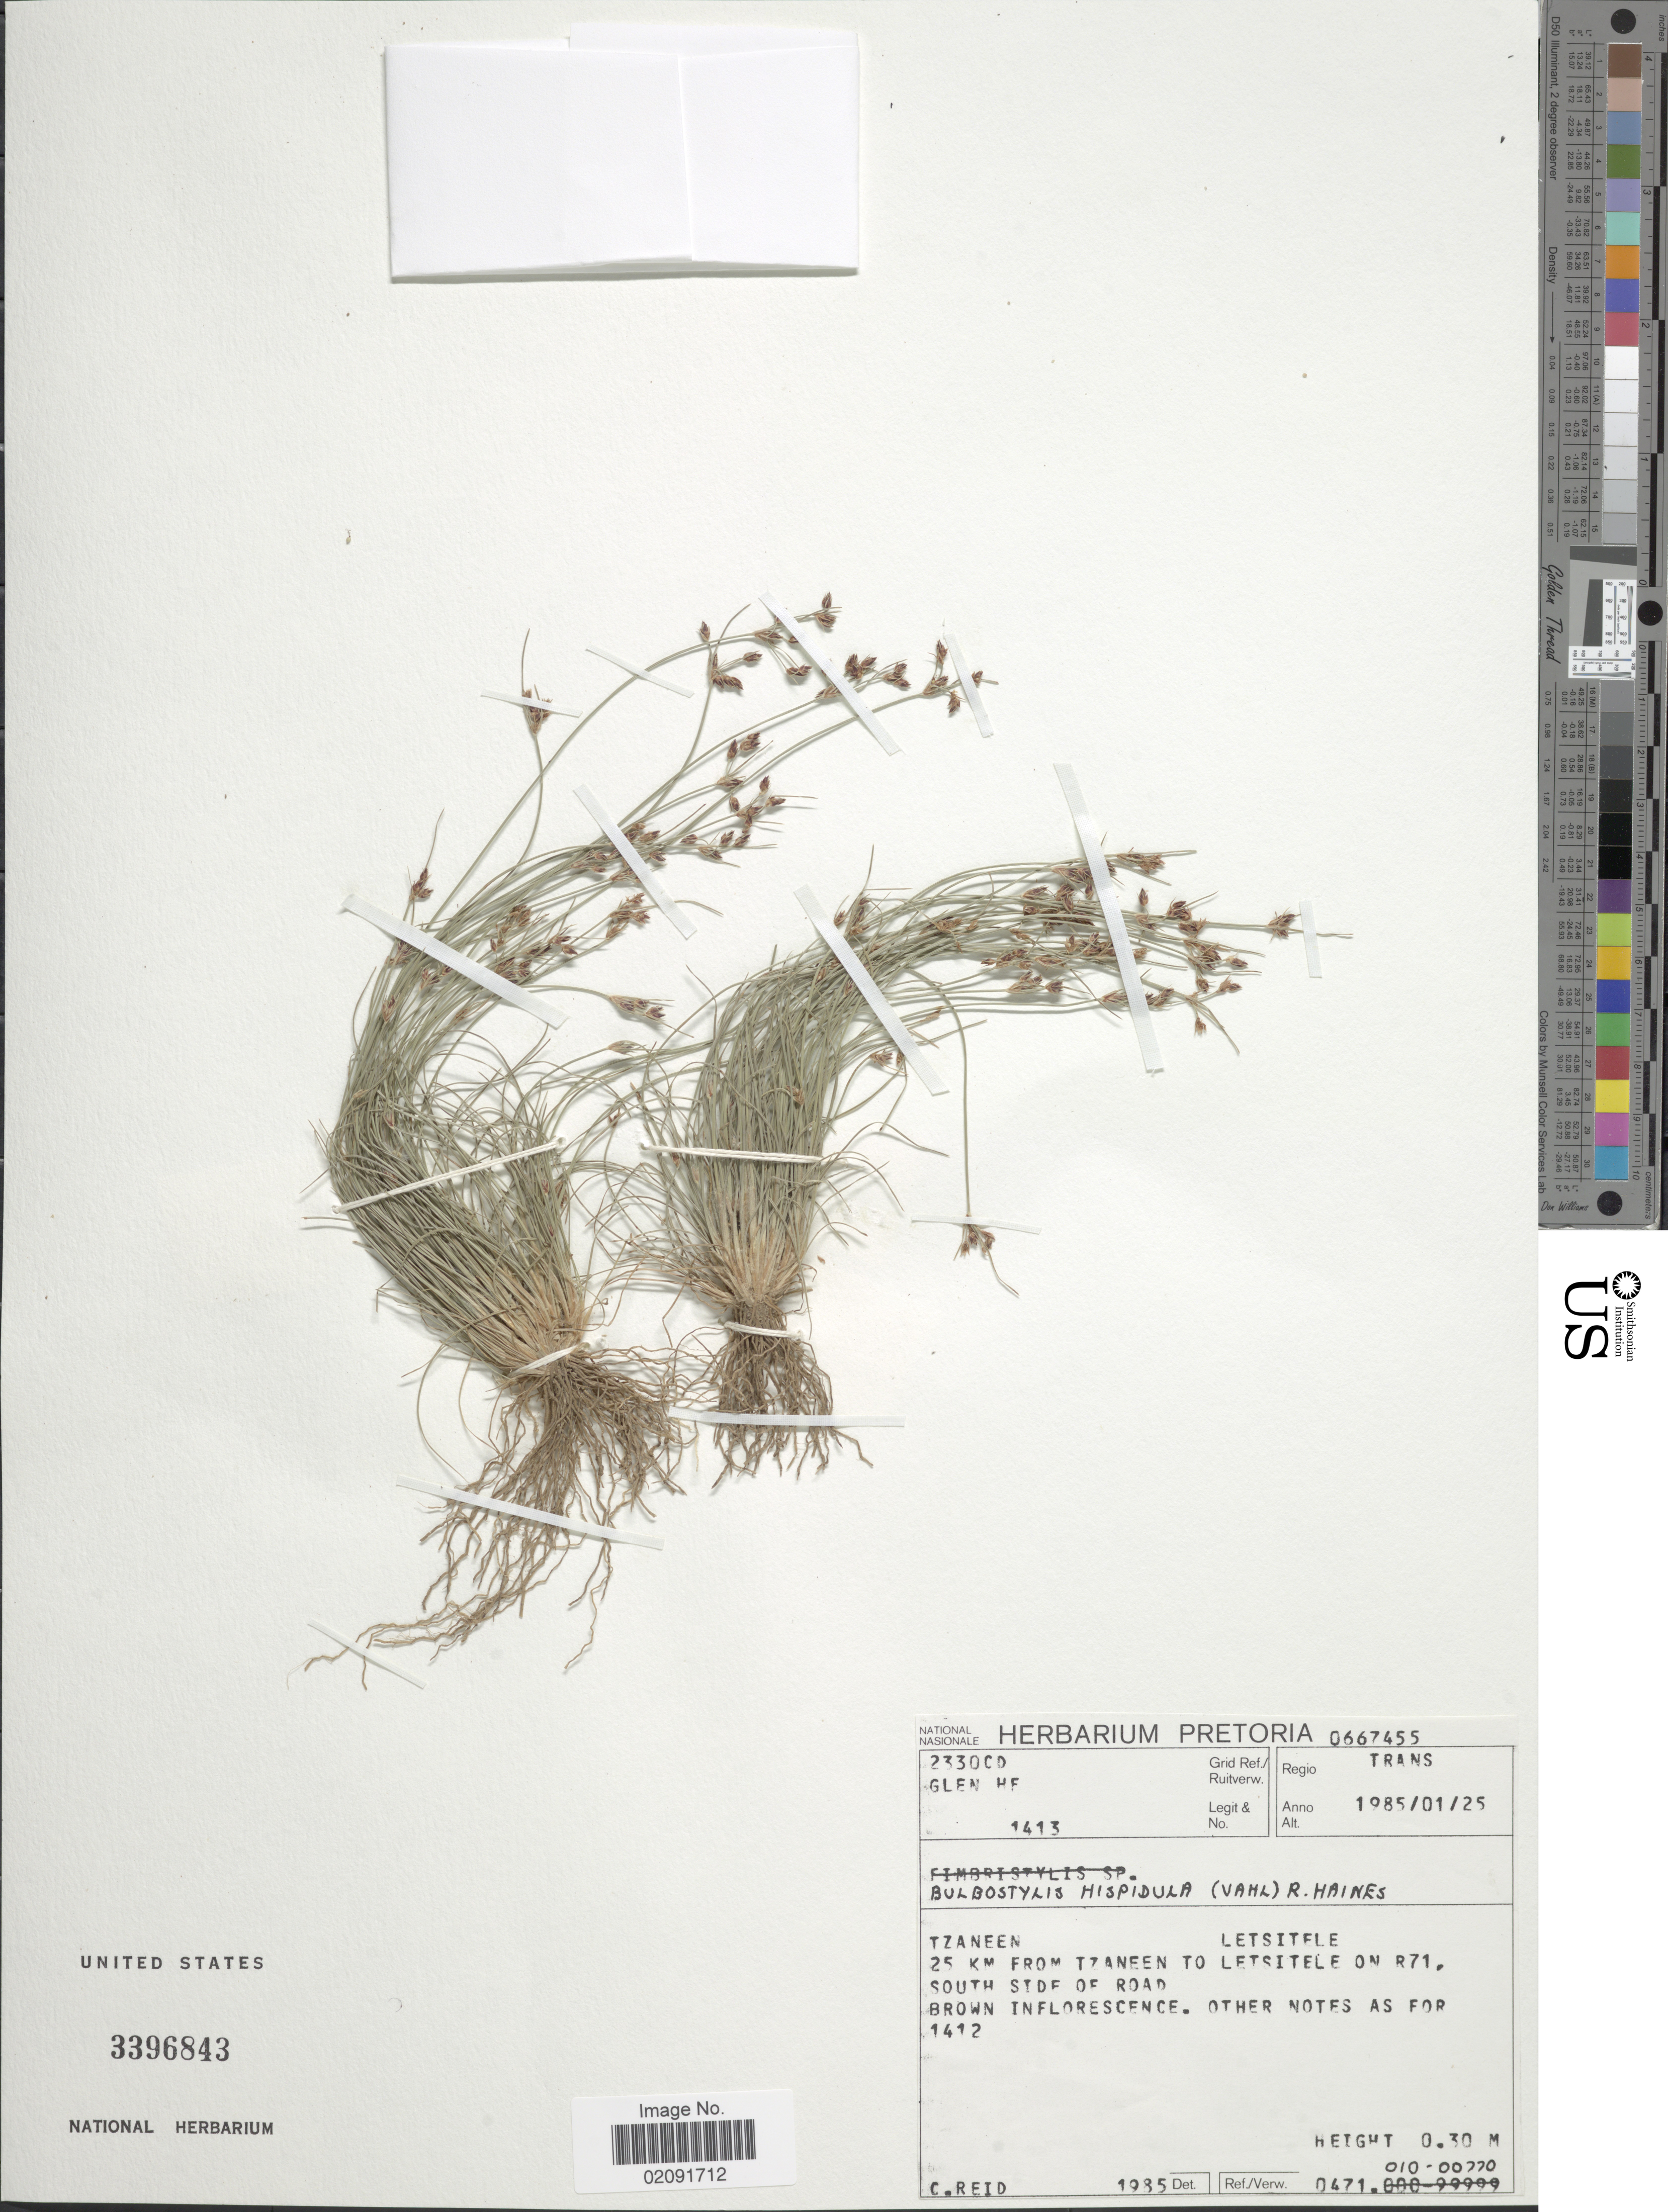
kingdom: Plantae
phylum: Tracheophyta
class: Liliopsida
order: Poales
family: Cyperaceae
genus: Bulbostylis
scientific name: Bulbostylis hispidula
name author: (Vahl) R.W. Haines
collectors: H. F. Glen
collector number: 1413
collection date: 1985-01-25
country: South Africa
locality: Regio Trans. Tzaneen. 25 km from Tzaneen to Letsitele on R71, south side of road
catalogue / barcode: US 3396843